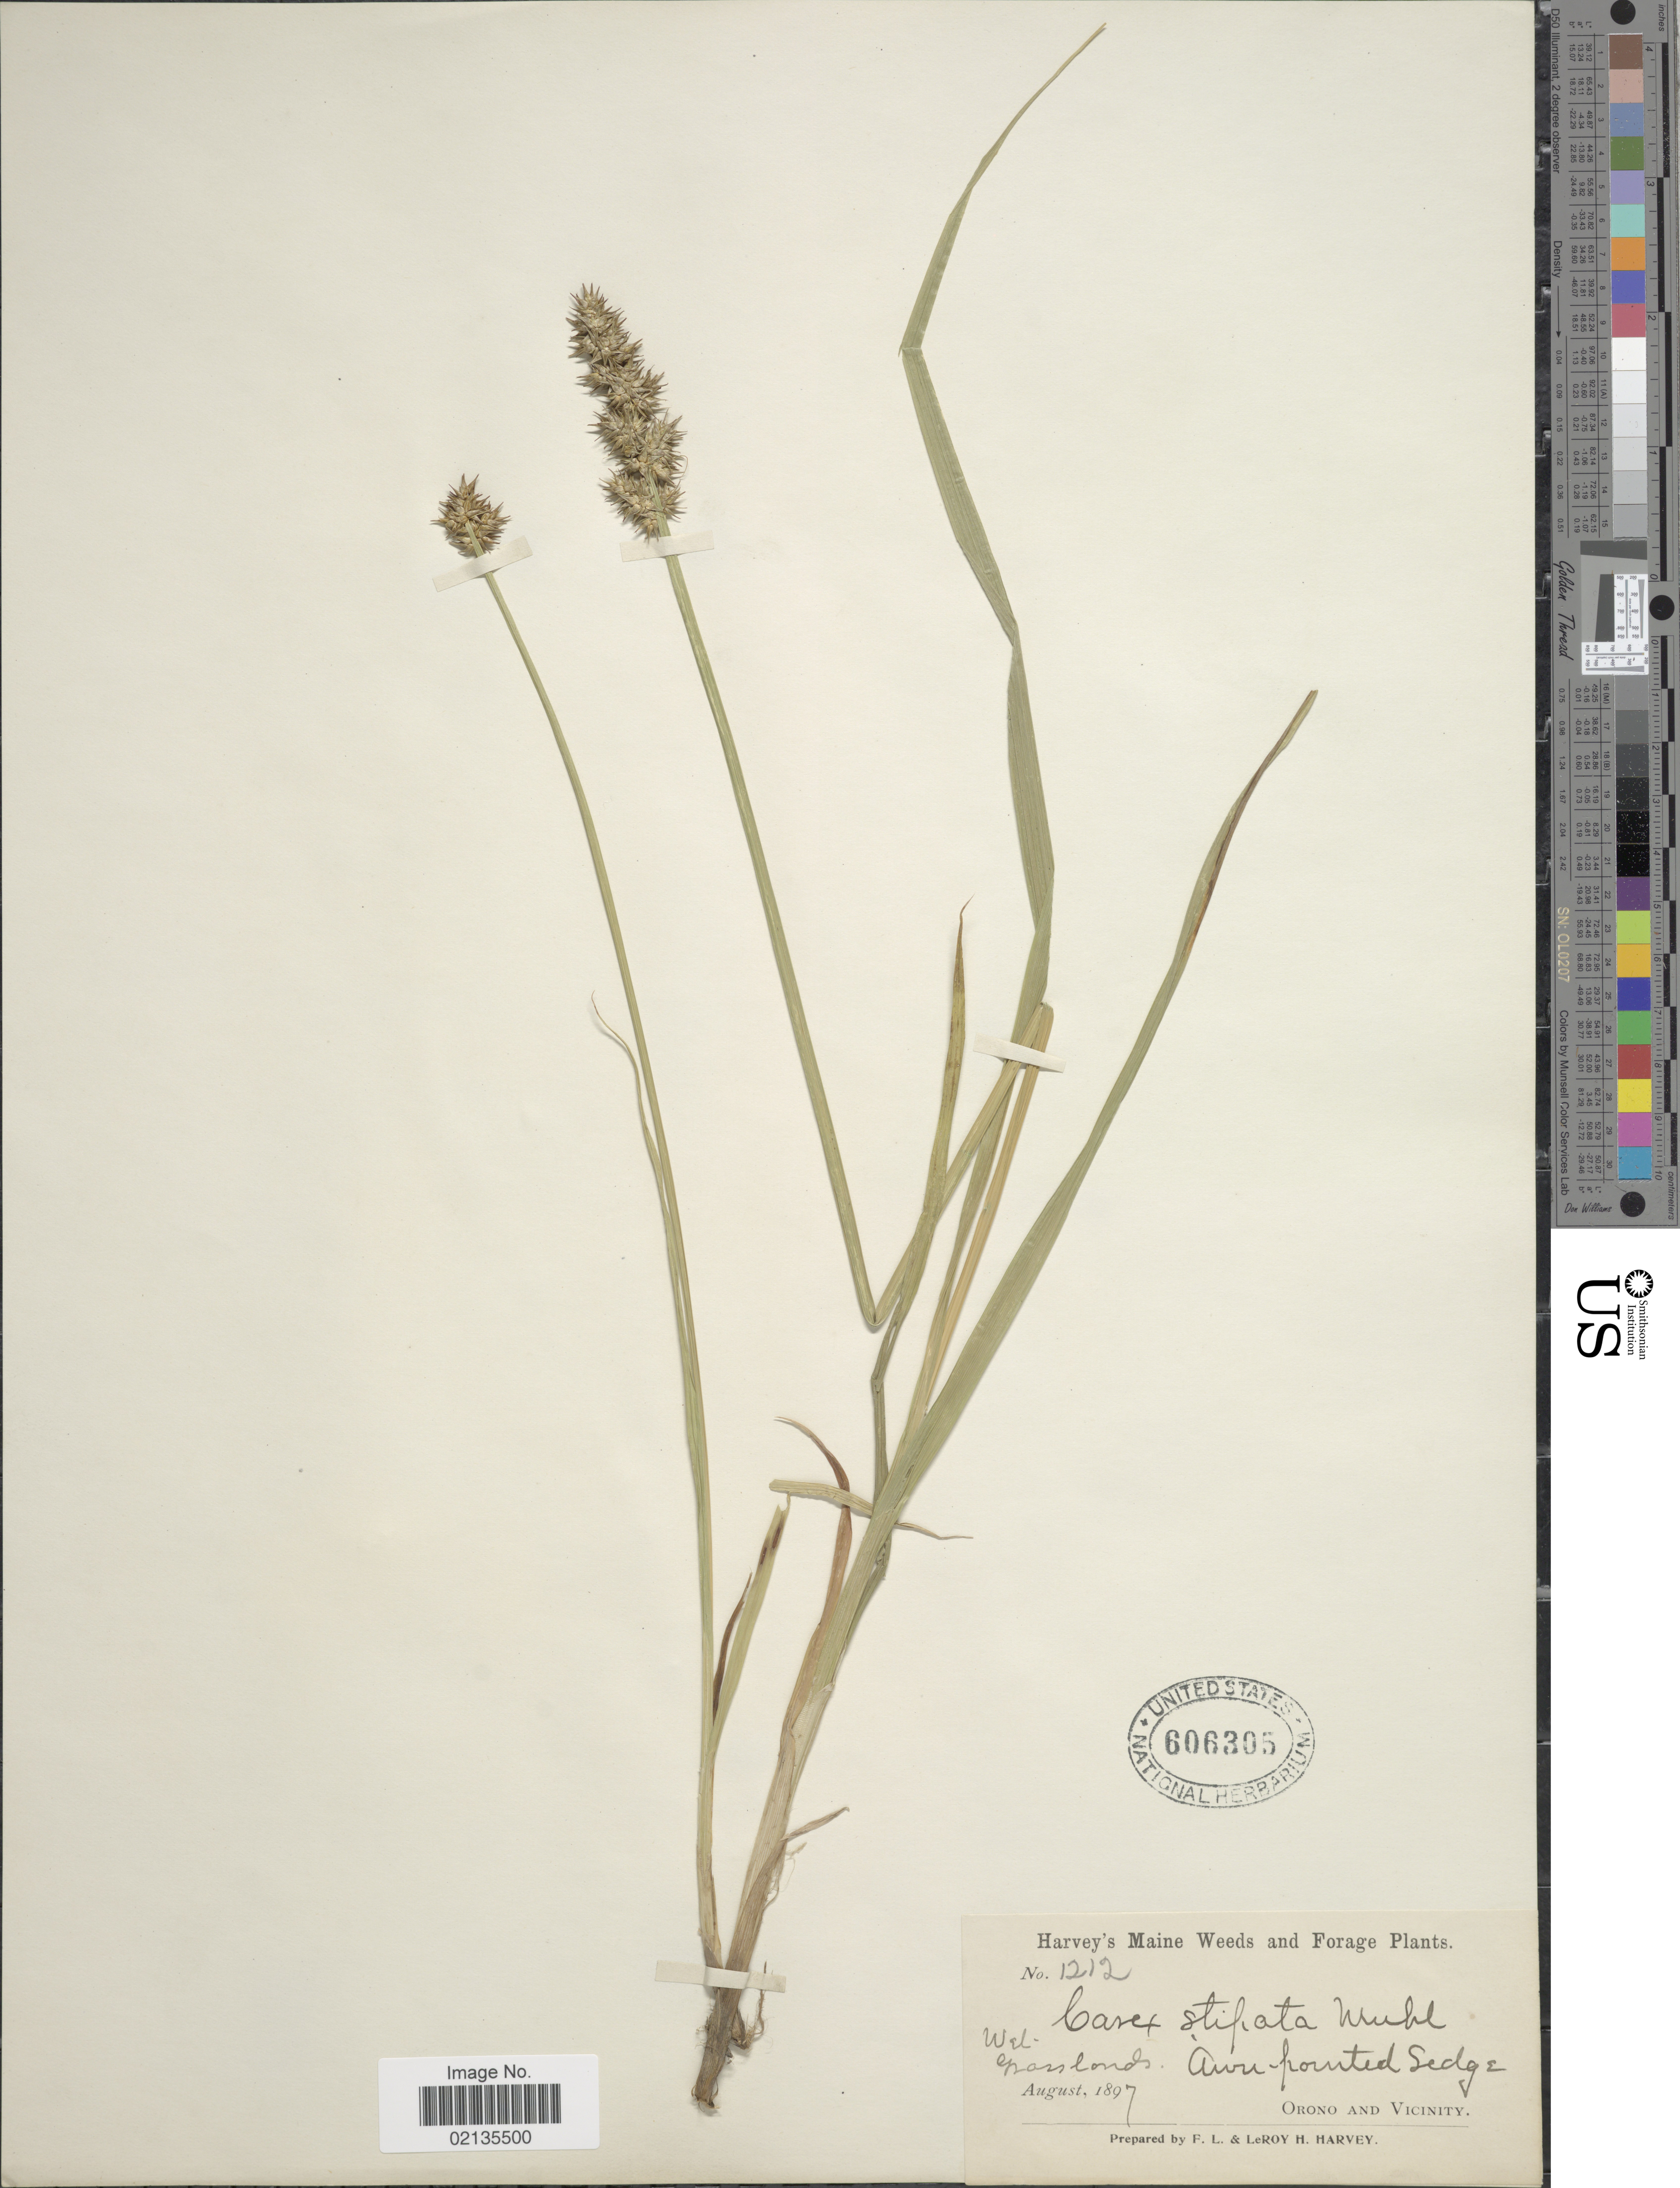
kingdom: Plantae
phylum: Tracheophyta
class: Liliopsida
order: Poales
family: Cyperaceae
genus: Carex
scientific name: Carex stipata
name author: Muhl. ex Willd.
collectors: F. L. Harvey & L. H. Harvey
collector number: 1212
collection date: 1897-08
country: United States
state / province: Maine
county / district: Penobscot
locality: Grasslands, Orono and Vicinity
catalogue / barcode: US 606305